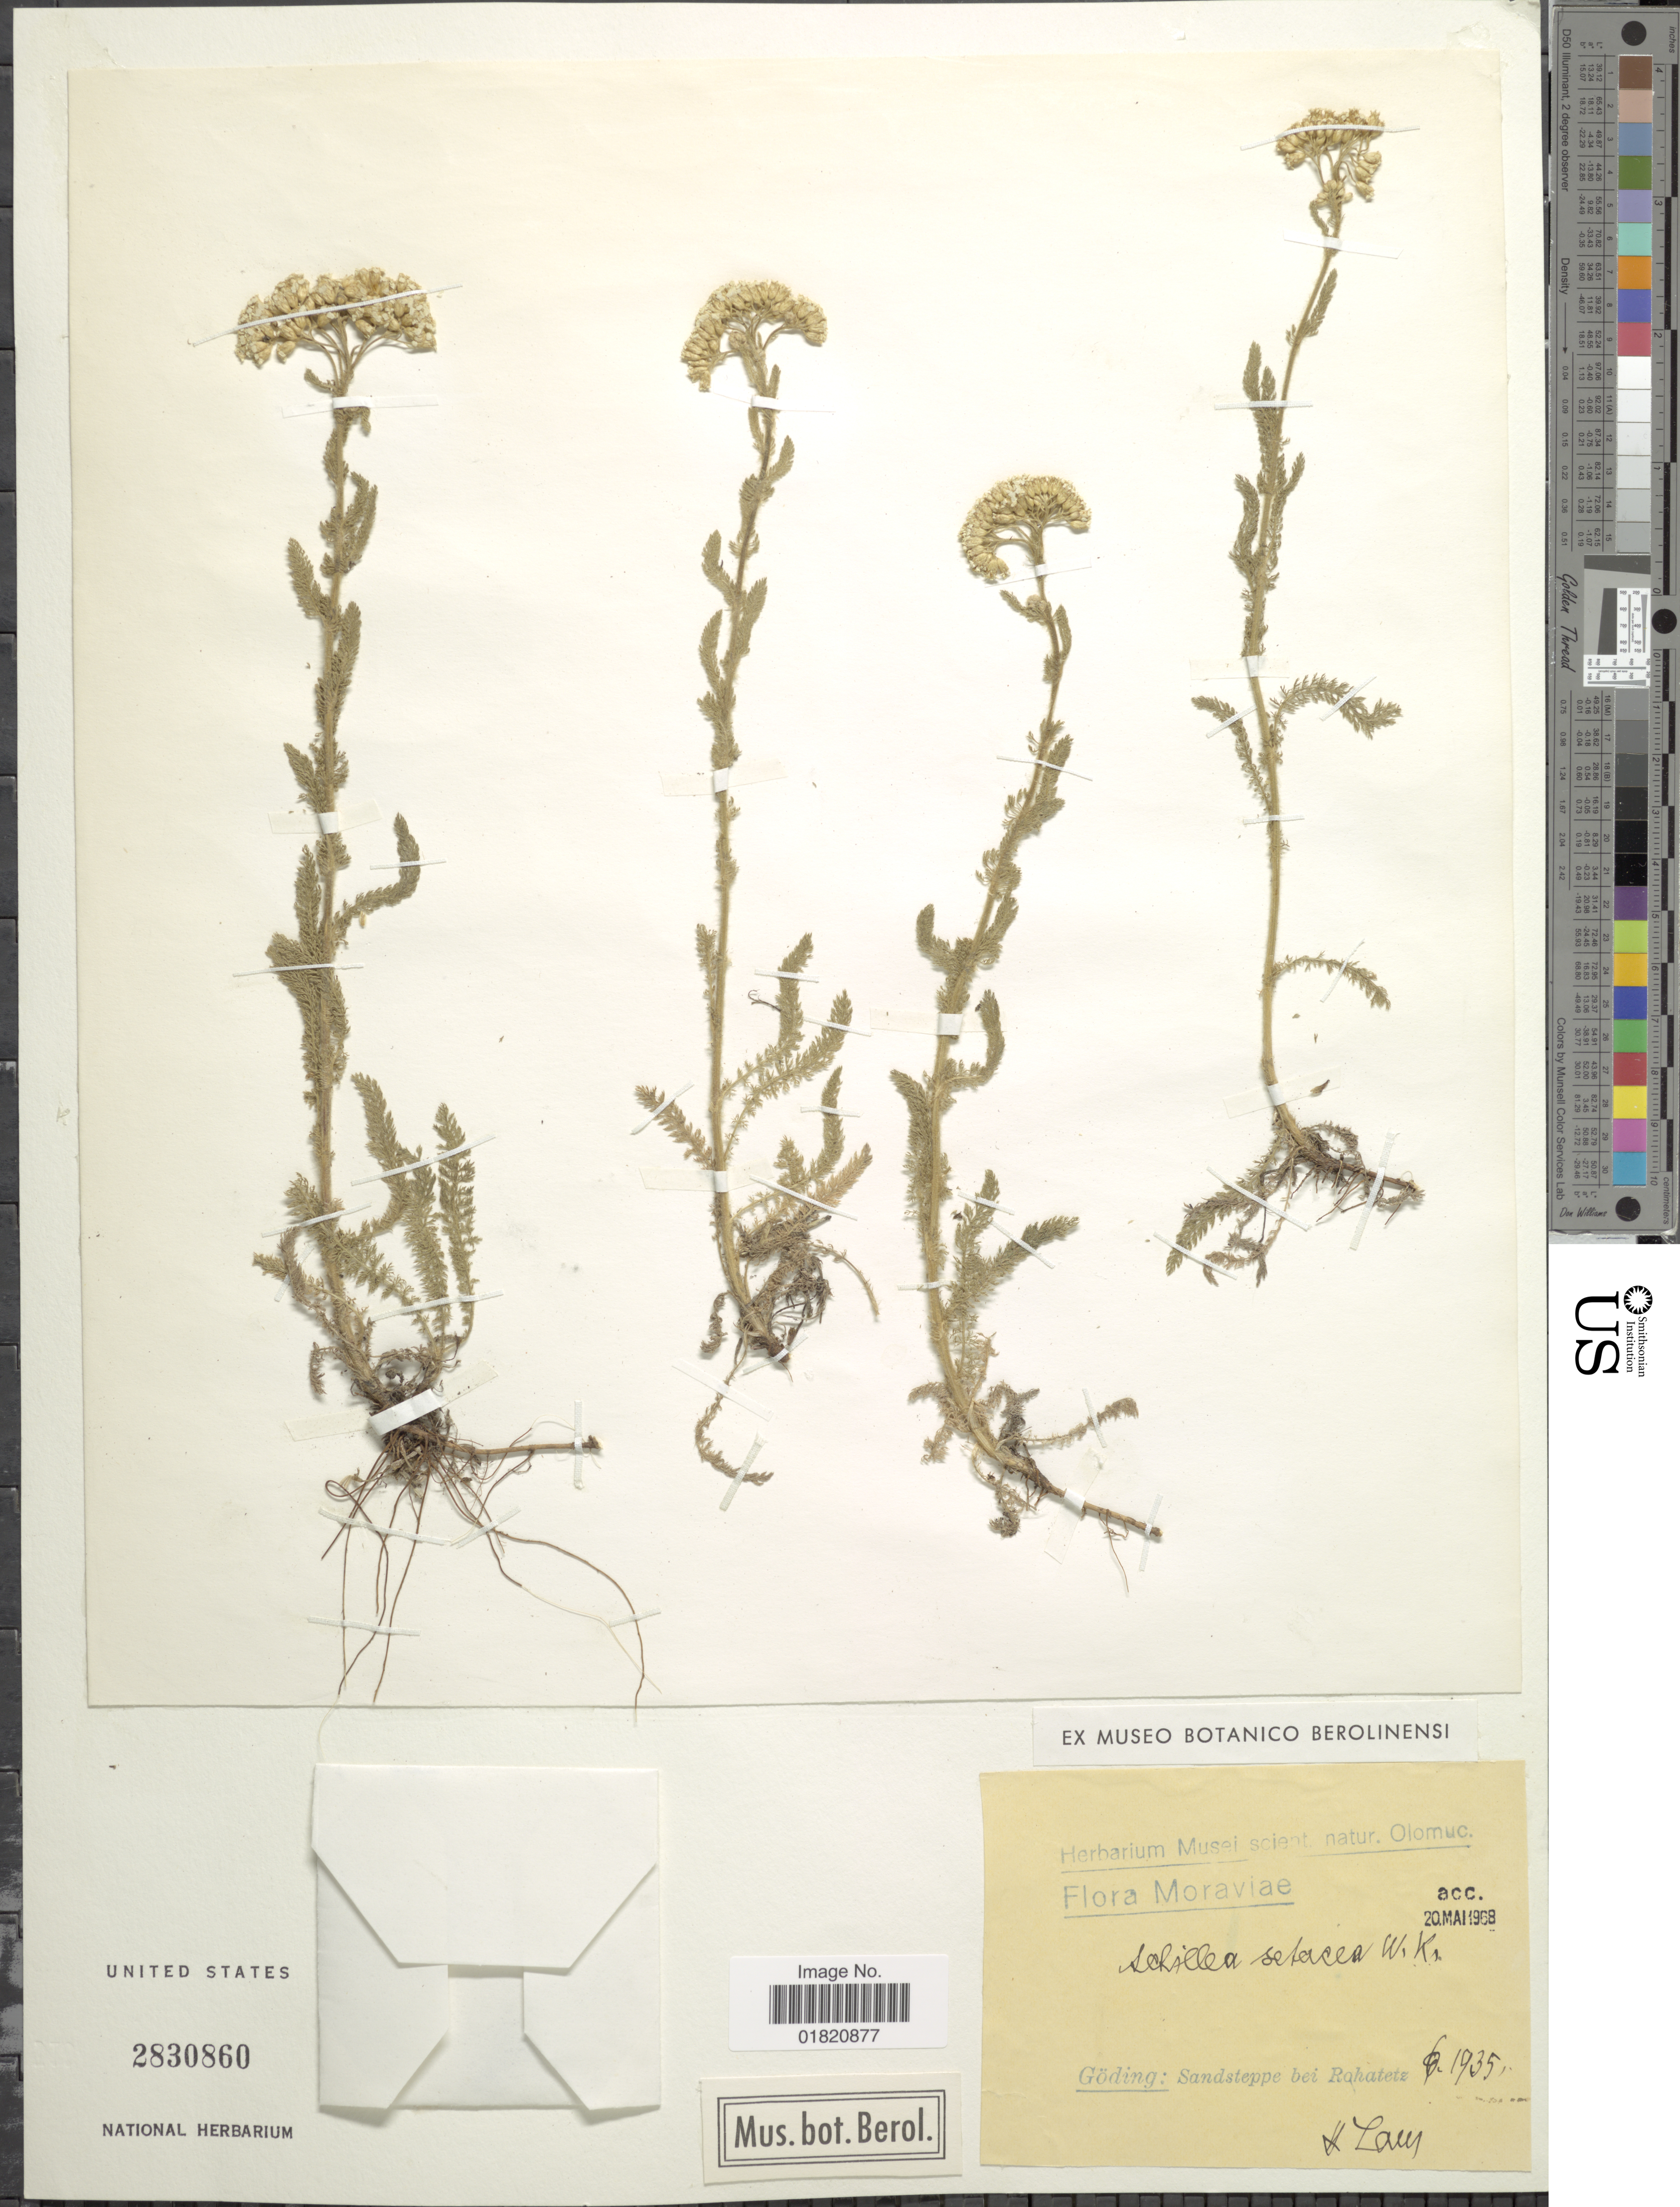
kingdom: Plantae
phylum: Tracheophyta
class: Magnoliopsida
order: Asterales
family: Asteraceae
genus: Achillea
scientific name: Achillea setacea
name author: Waldst. & Kit.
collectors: H. Laus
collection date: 1935-06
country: Czechia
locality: Moraviae. Göding: Sandsteppe bei Rahatetz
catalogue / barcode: US 2830860